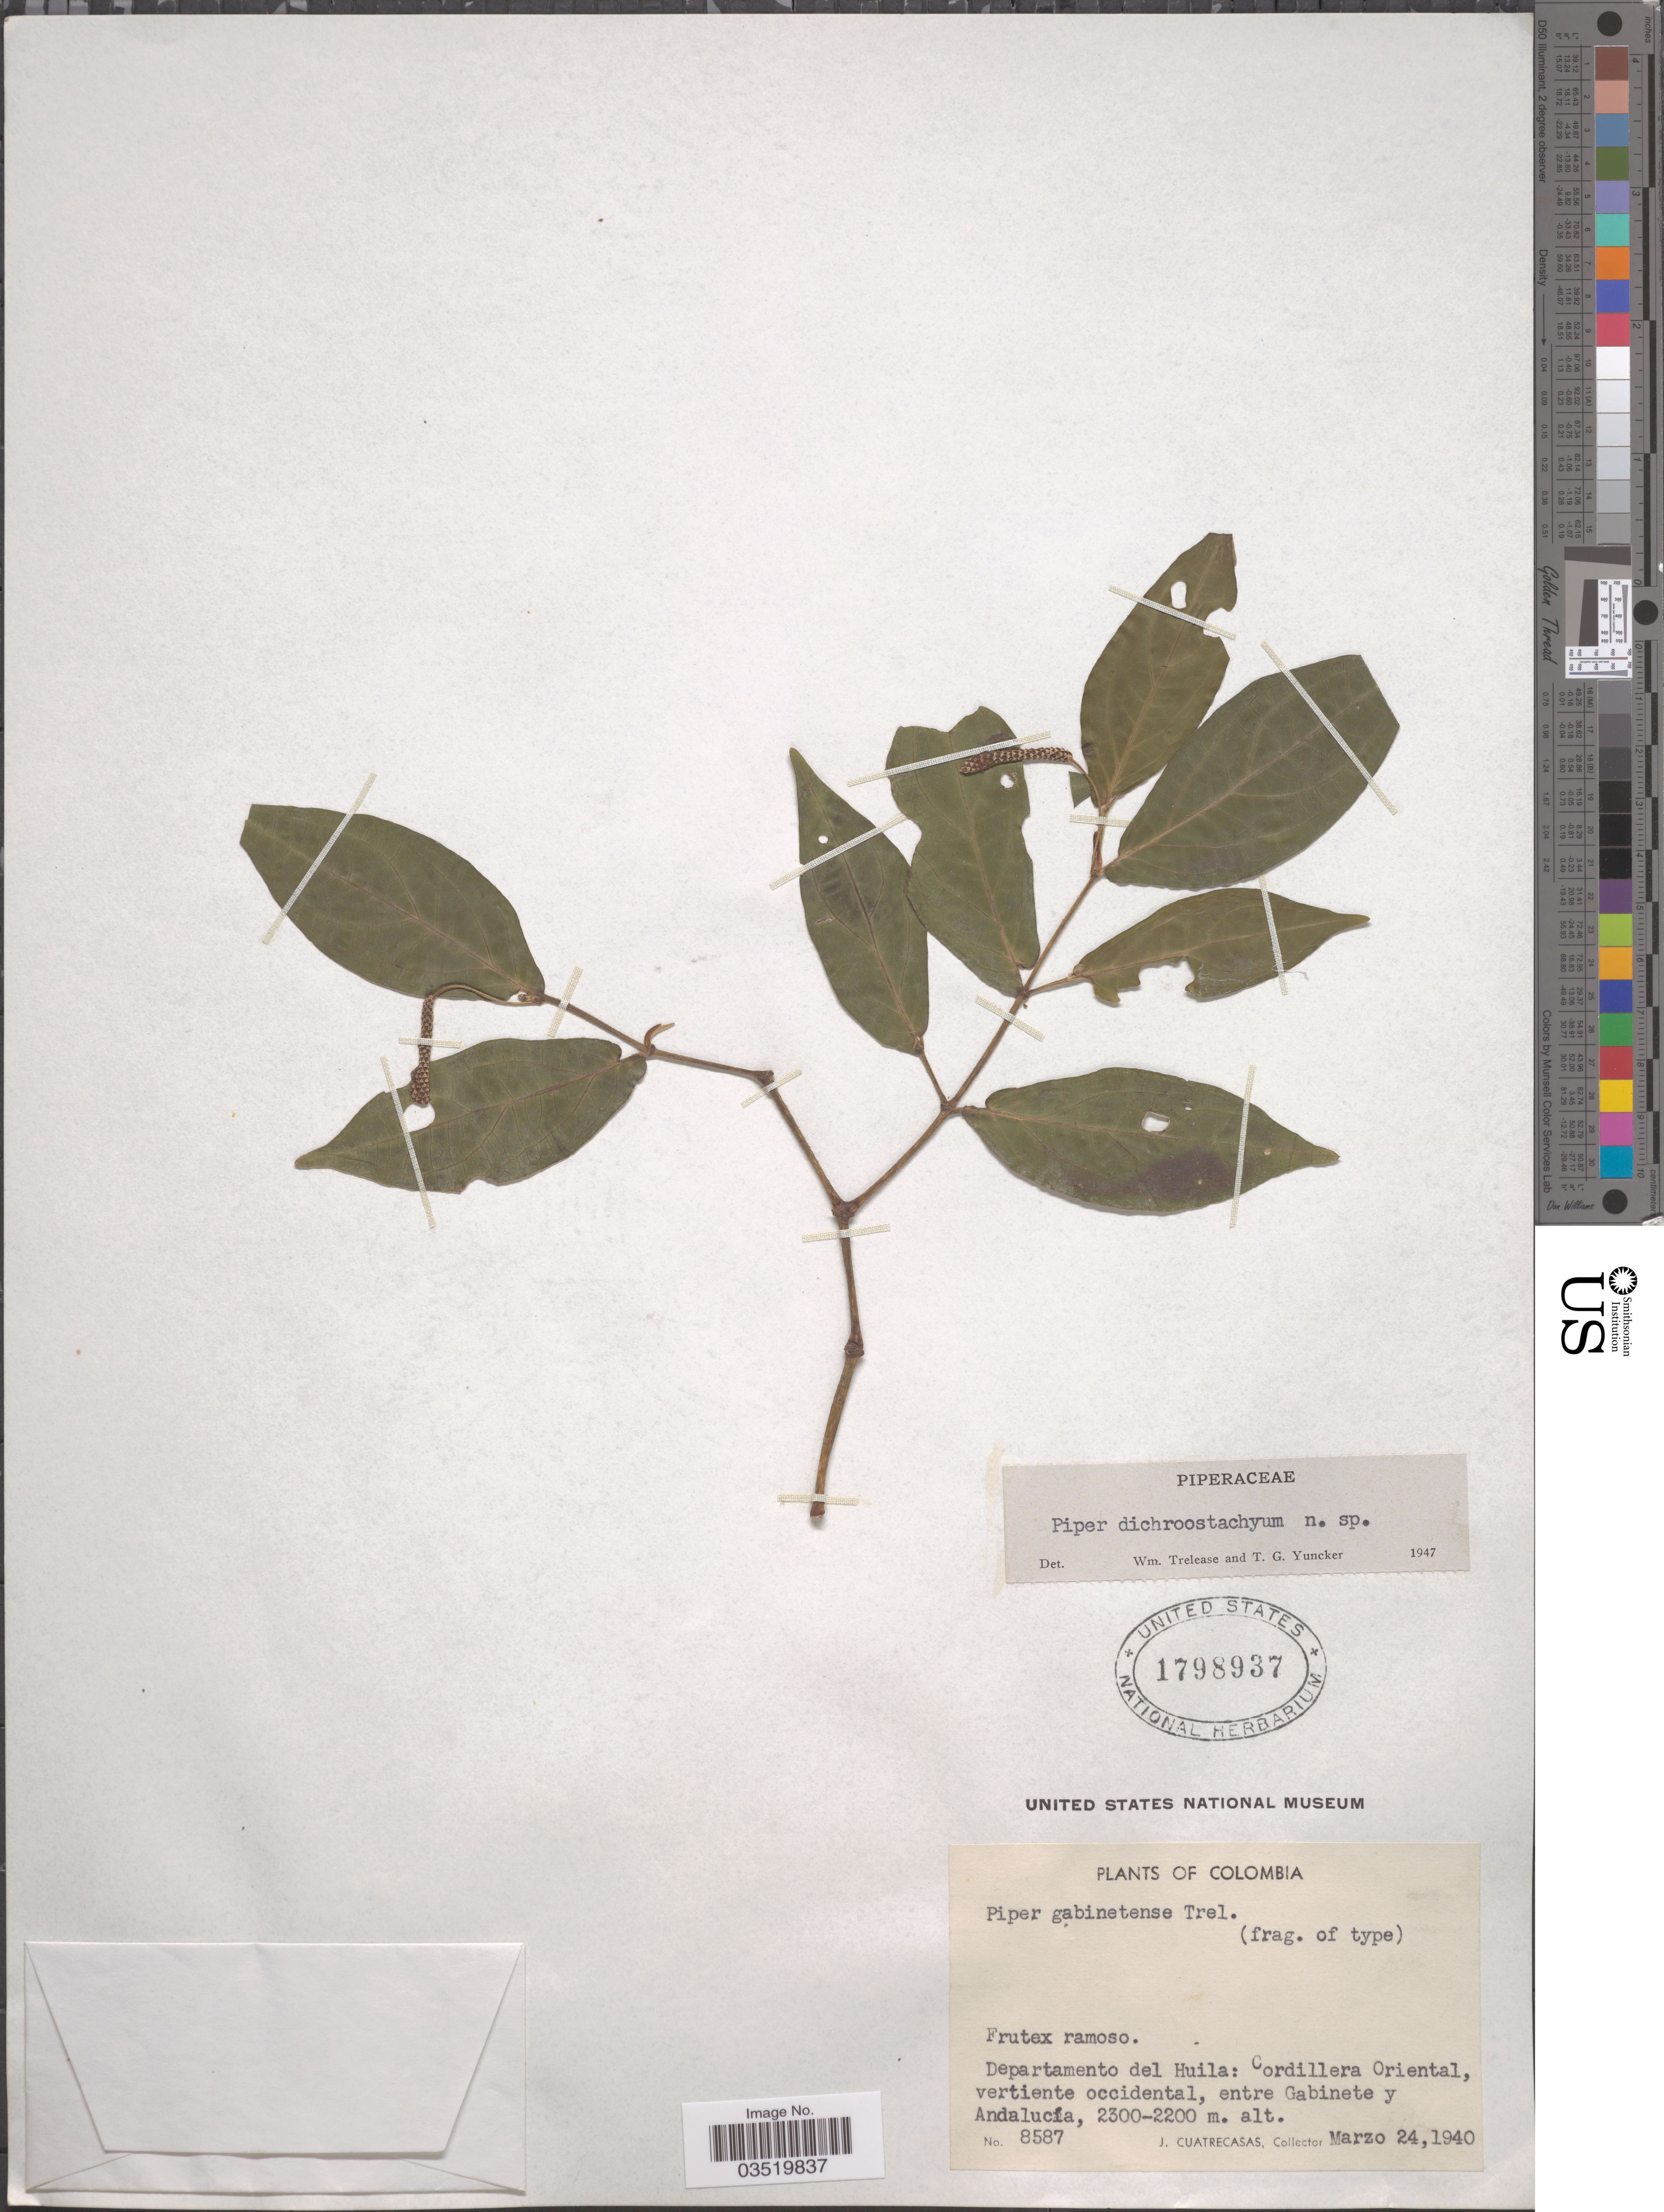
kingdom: Plantae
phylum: Tracheophyta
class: Magnoliopsida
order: Piperales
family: Piperaceae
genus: Piper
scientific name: Piper dichroostachyum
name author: Trel. & Yunck.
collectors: J. Cuatrecasas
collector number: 8587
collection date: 1940-03-24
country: Colombia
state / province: Huila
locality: Departamento del Huila: Cordillera Oriental, vertiente occidental, entre Gabinete y Andalucía.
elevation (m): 2200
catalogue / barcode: US 1798937